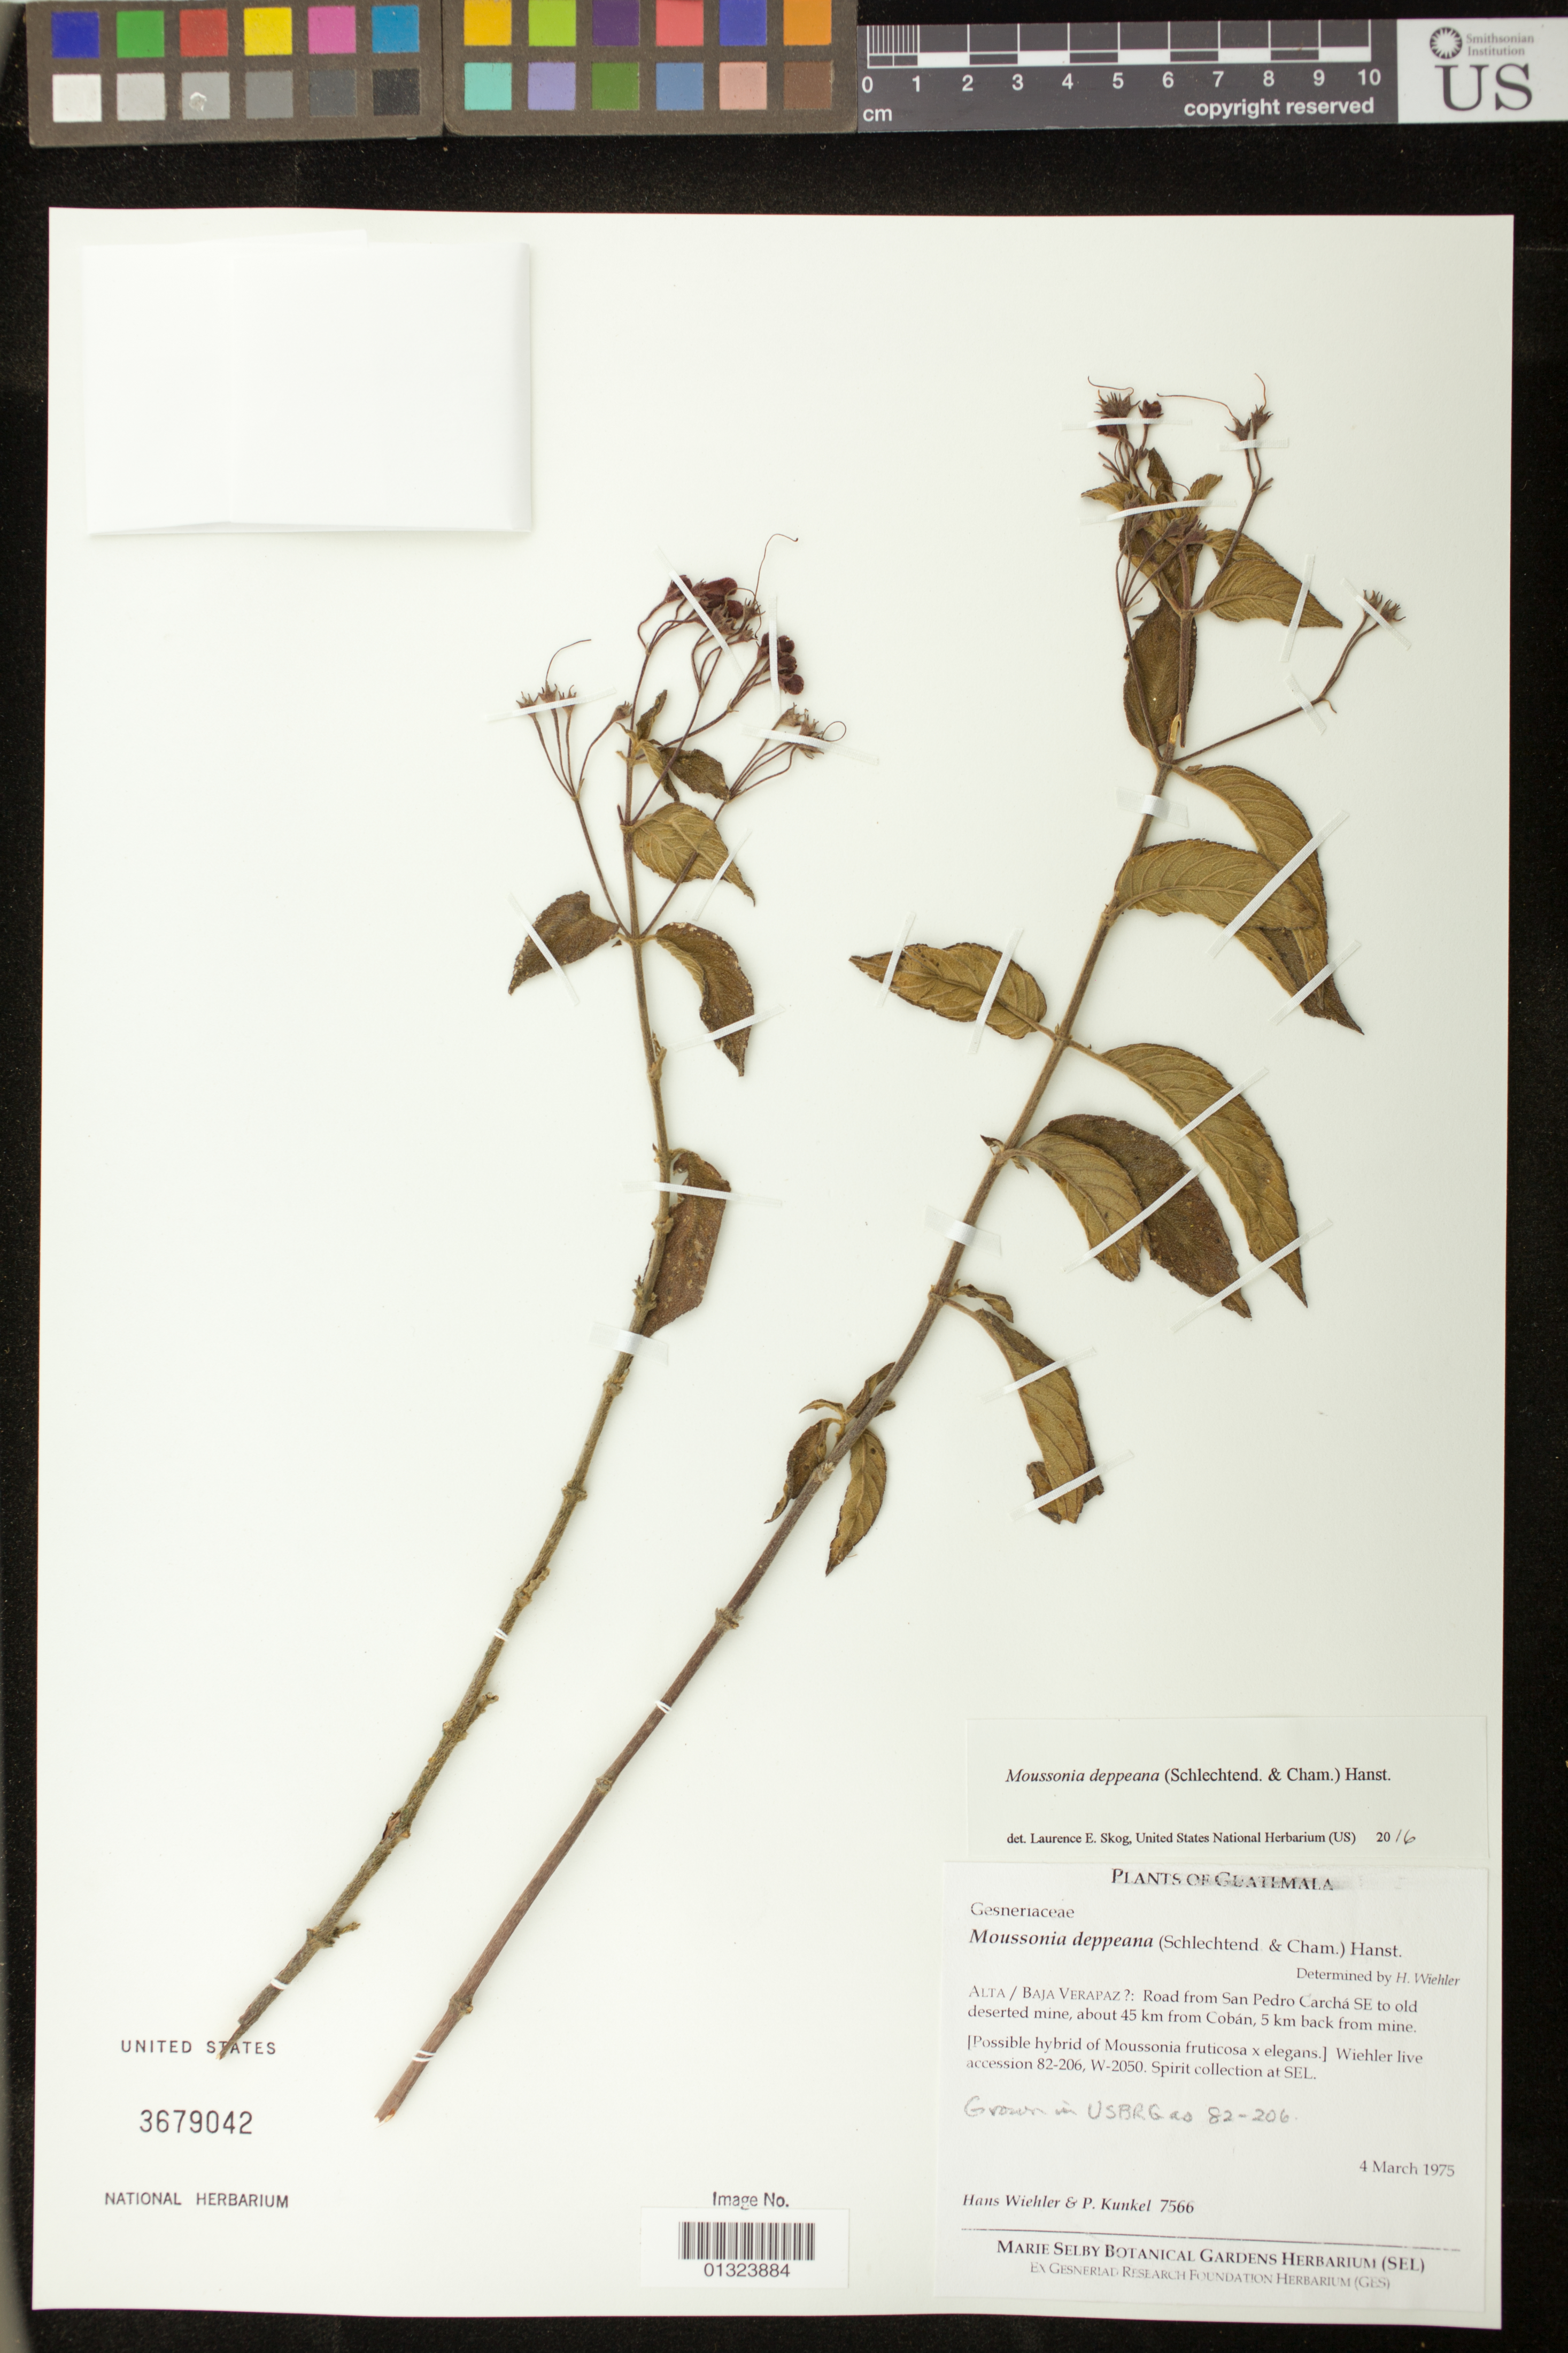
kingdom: Plantae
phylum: Tracheophyta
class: Magnoliopsida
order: Lamiales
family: Gesneriaceae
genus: Moussonia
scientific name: Moussonia deppeana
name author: (Schltdl. & Cham.) Klotzsch ex Hanst.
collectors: H. J. Wiehler & P. Kunkel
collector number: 7566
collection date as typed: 04 Mar 1975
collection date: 1975-03-04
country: Guatemala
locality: Alta/Baja Verapaz?: road from San Pedro Carchá SE to old deserted mine, about 45 km from Cobán, 5 km back from mine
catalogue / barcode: US 3679042